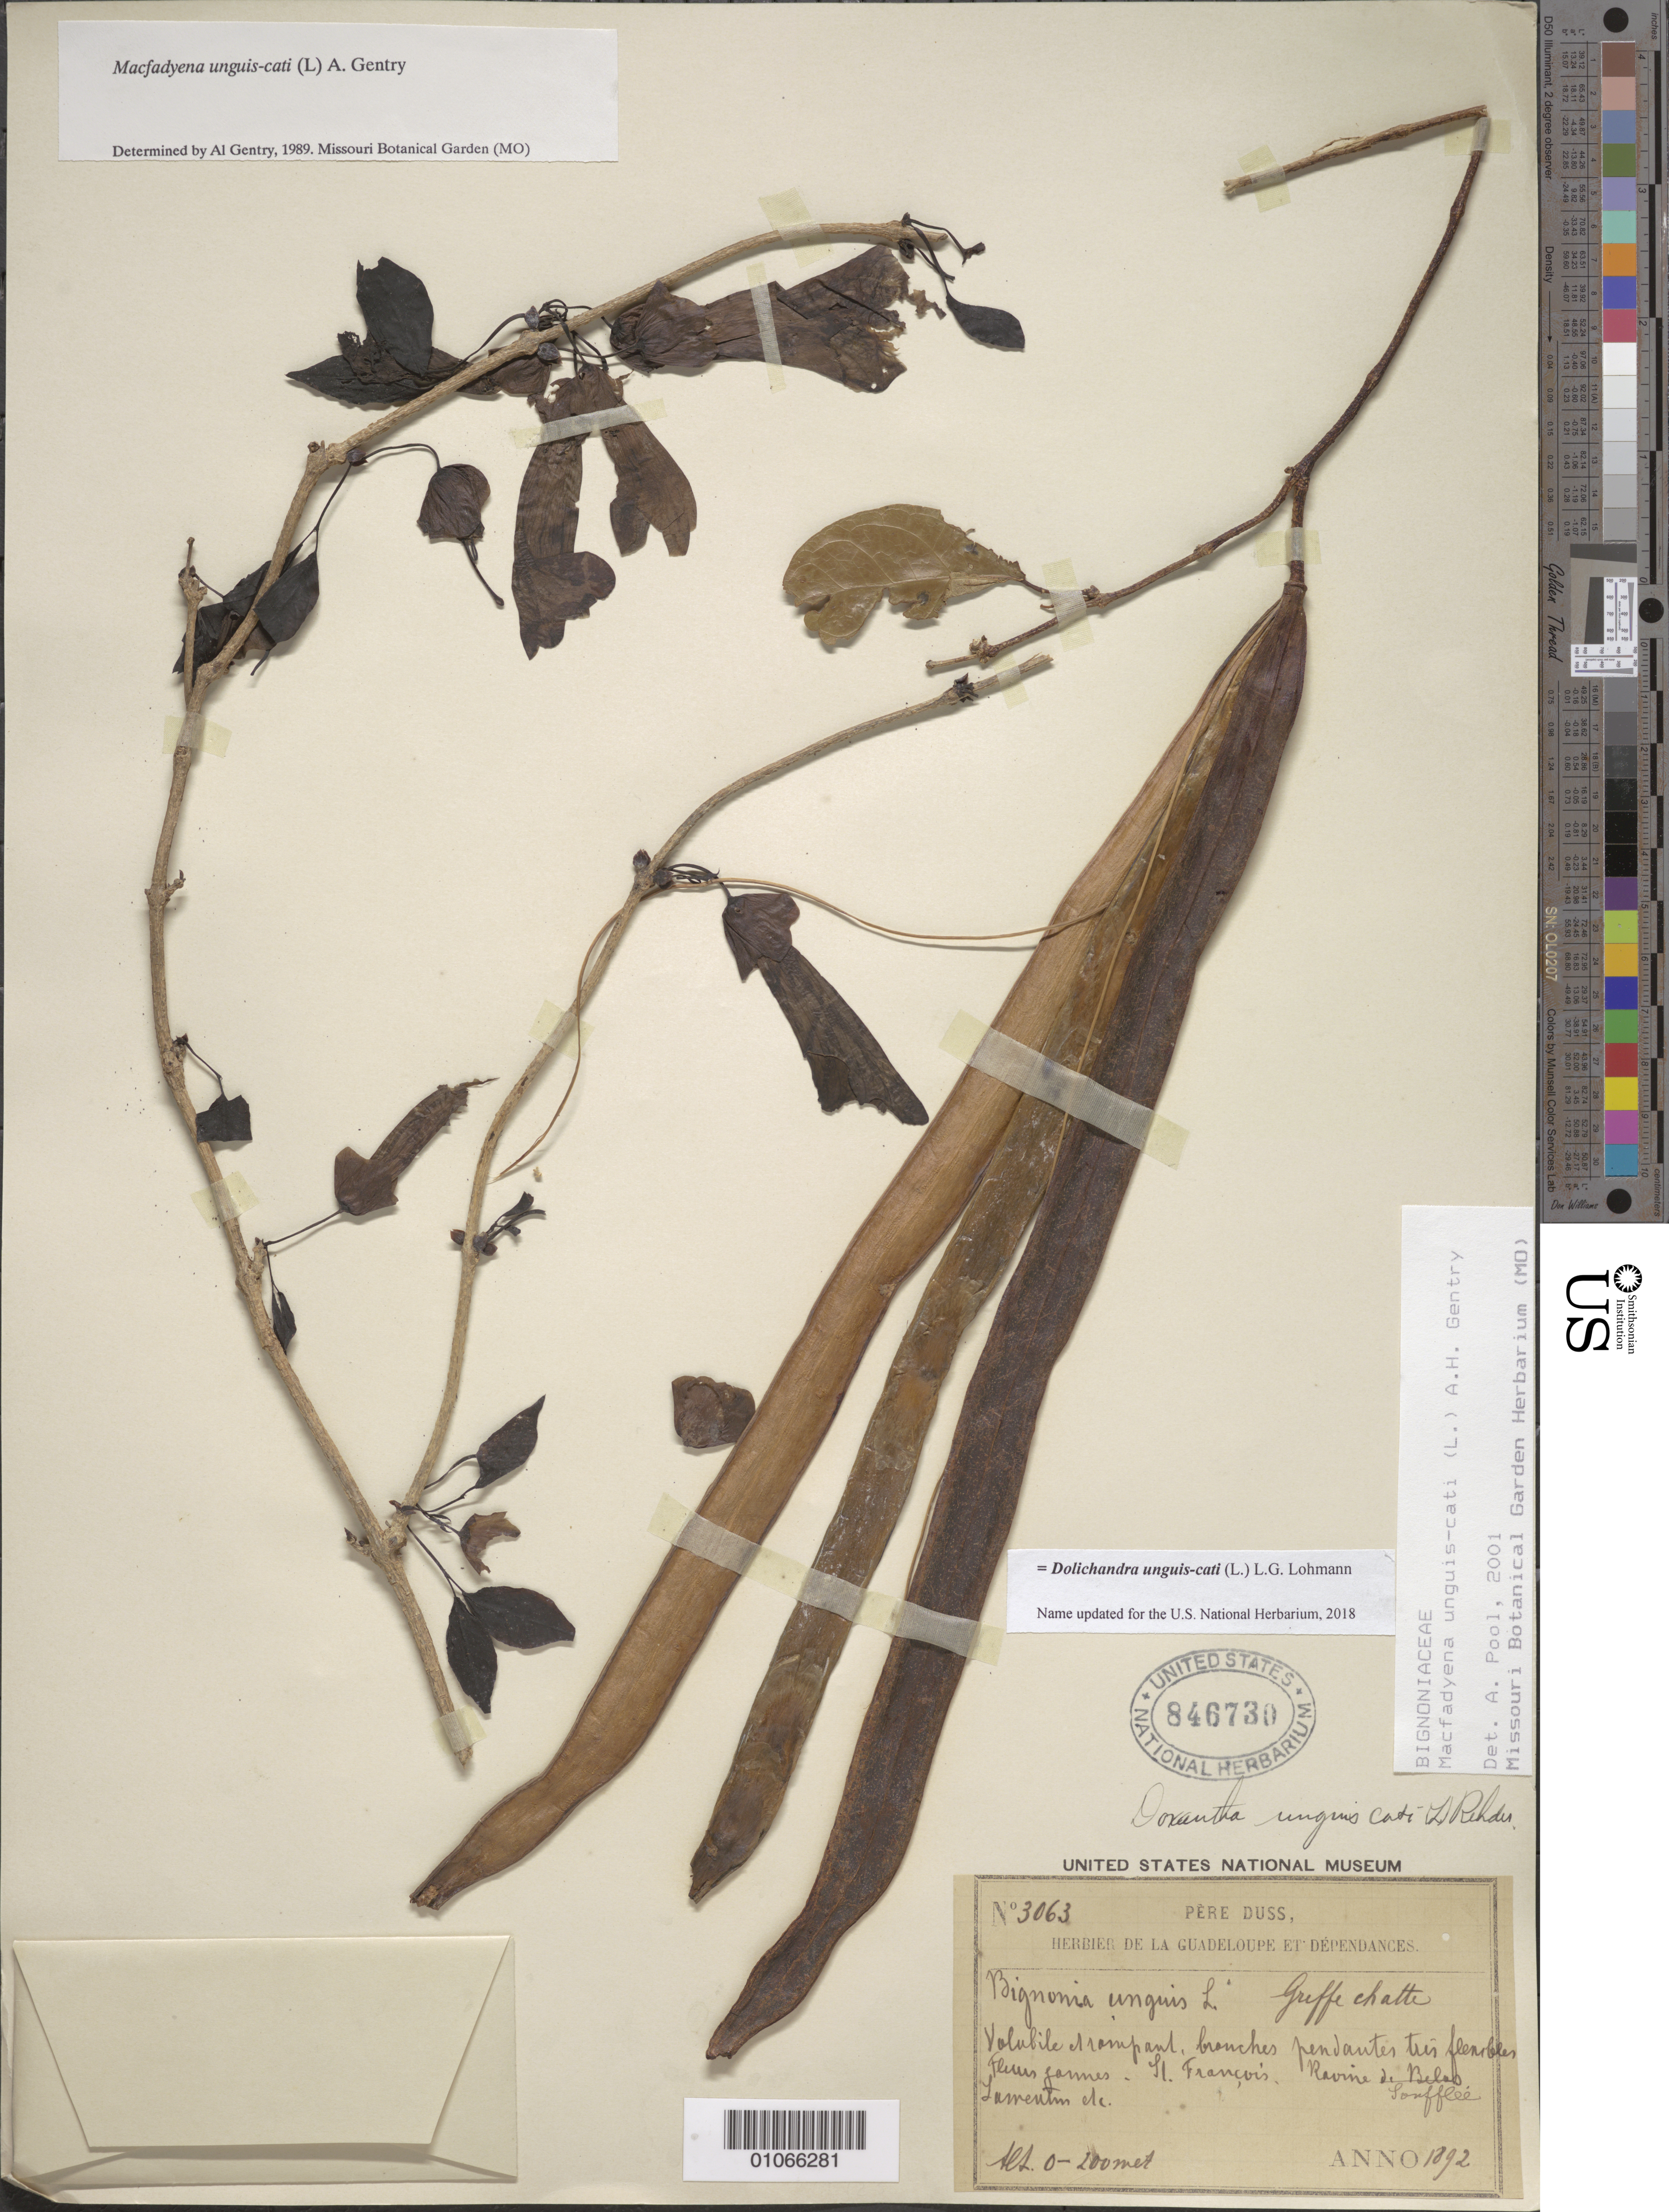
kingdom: Plantae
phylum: Tracheophyta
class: Magnoliopsida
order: Lamiales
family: Bignoniaceae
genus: Dolichandra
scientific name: Dolichandra unguis-cati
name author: (L.) L.G. Lohmann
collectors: Père Duss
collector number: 3063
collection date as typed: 01 Jan 1892 to 31 Dec 1892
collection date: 1892-01-01/1892-12-31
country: Guadeloupe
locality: St. Francis, Ravine de Soufflee?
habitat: Ravine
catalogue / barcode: US 846730